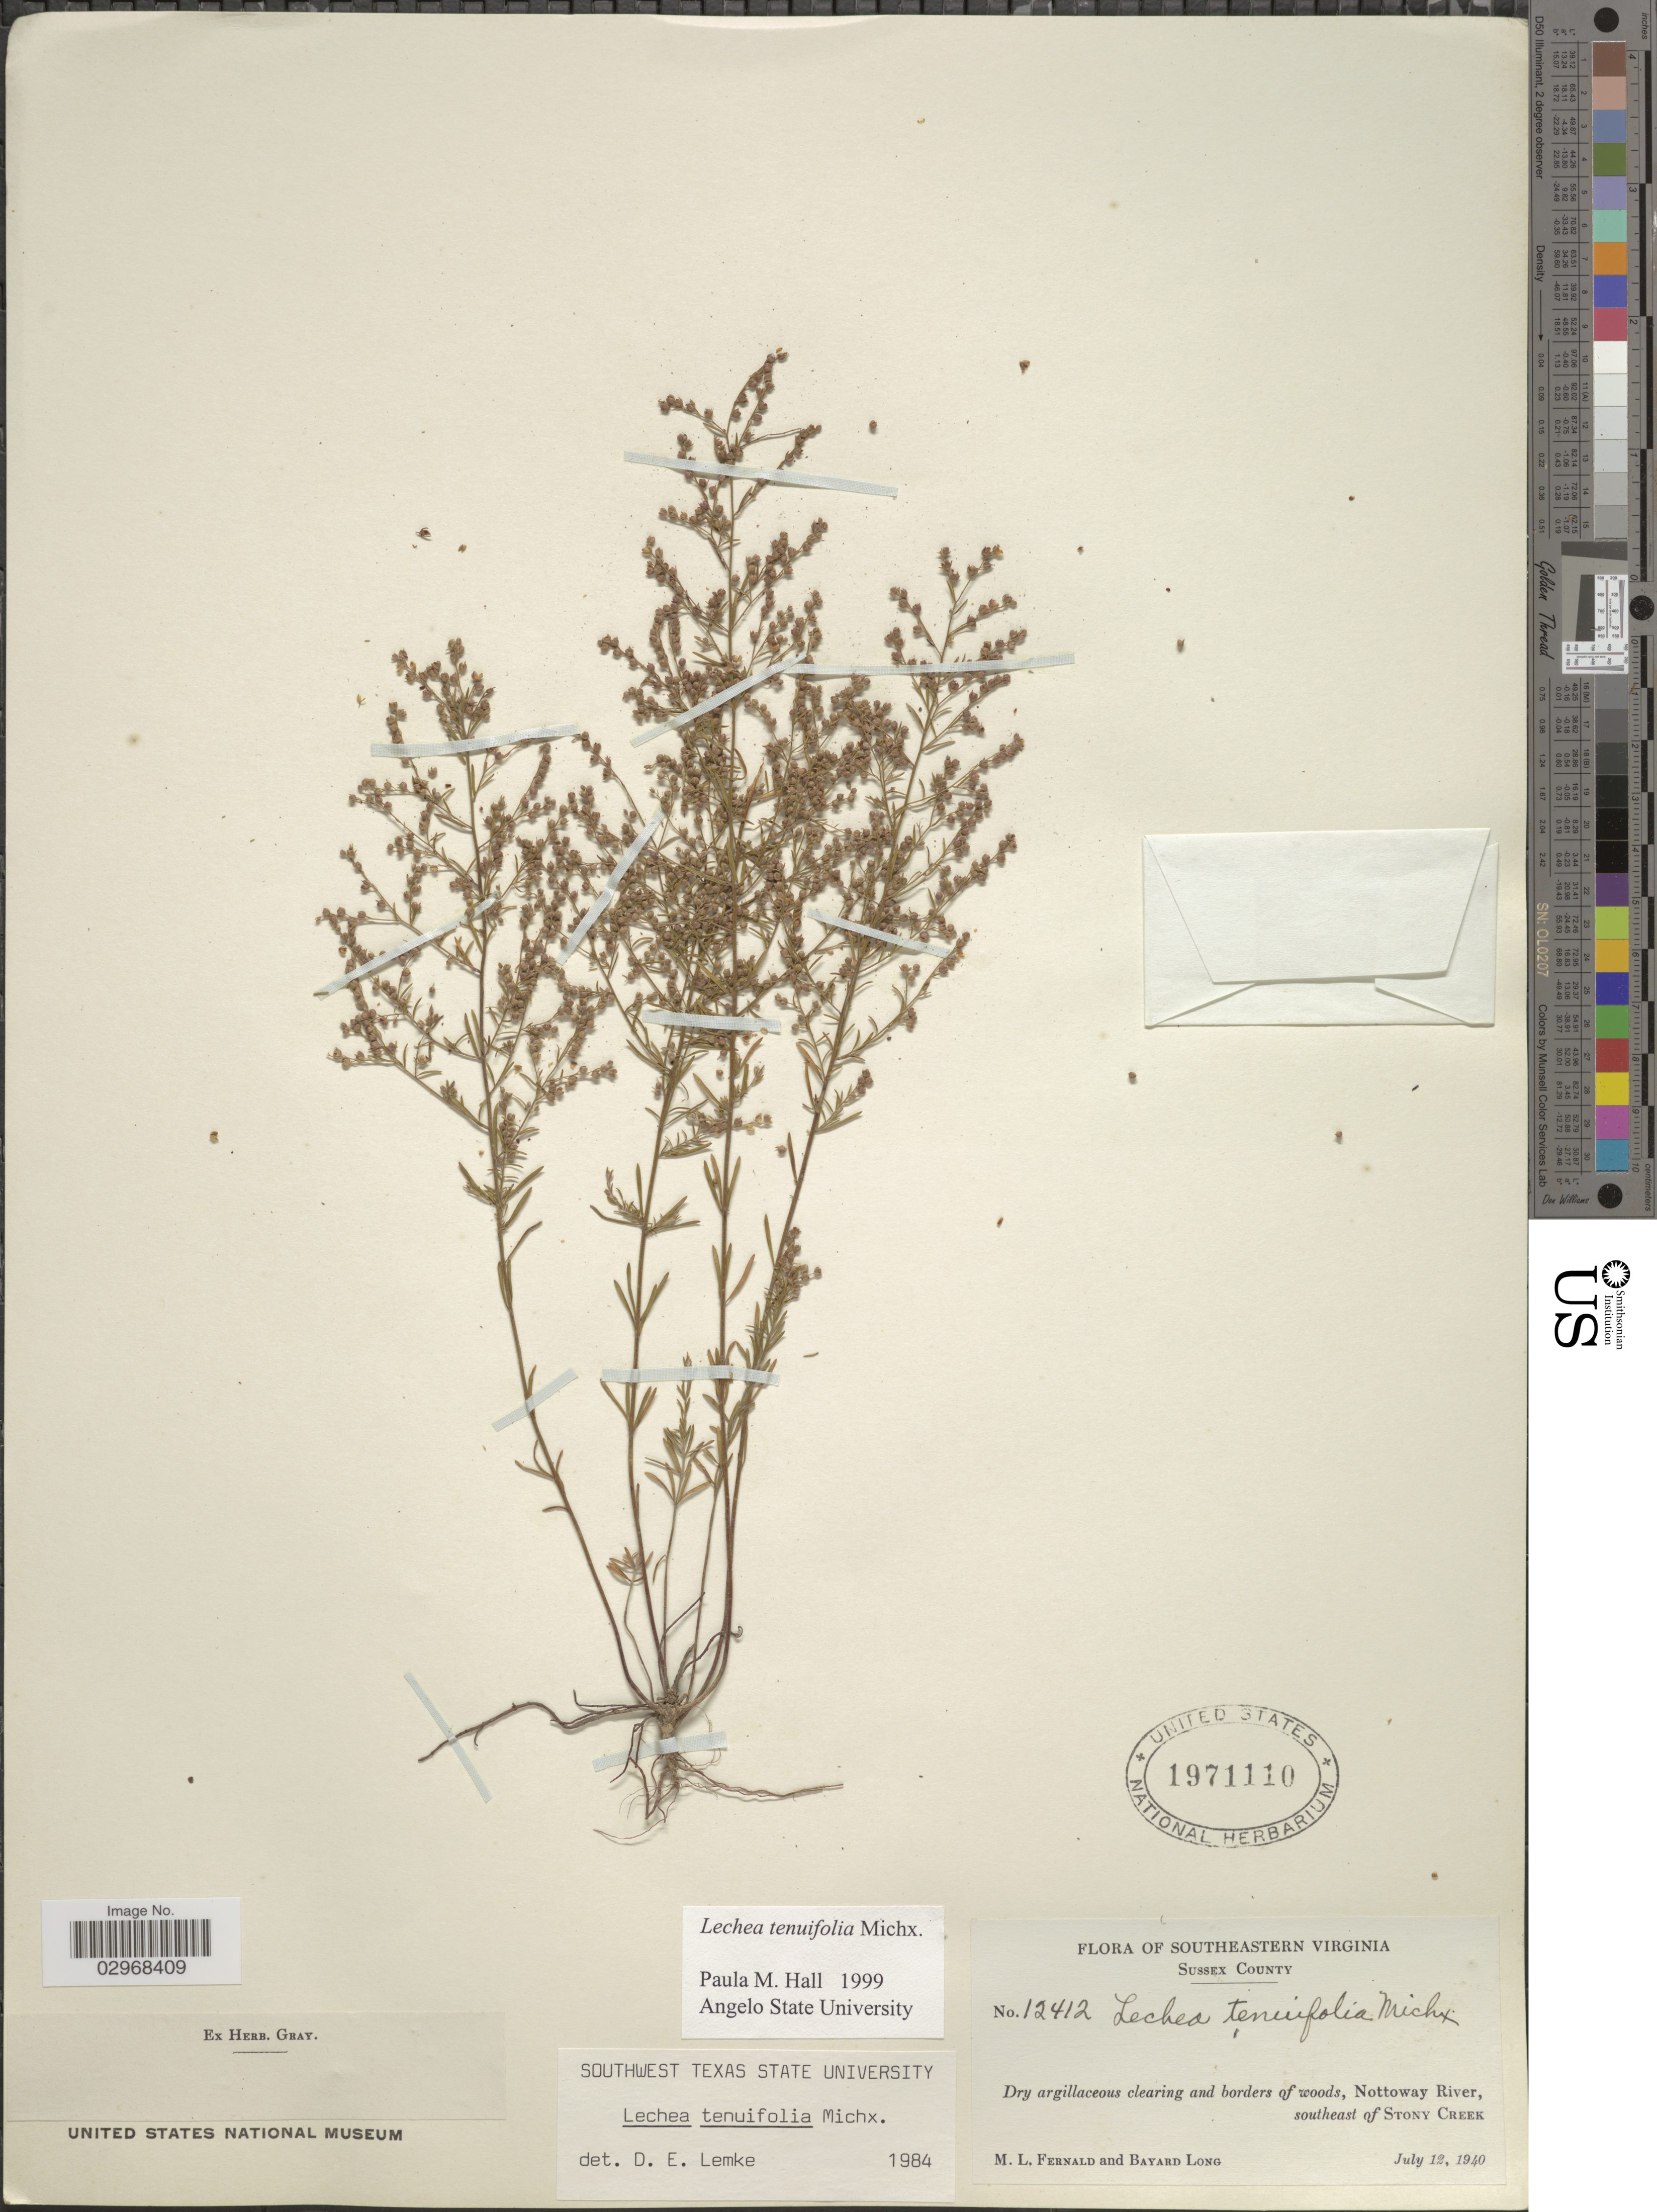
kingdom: Plantae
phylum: Tracheophyta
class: Magnoliopsida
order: Malvales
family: Cistaceae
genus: Lechea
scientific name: Lechea tenuifolia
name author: Michx.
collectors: M. L. Fernald & B. Long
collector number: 12412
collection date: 1940-07-12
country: United States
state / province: Virginia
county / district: Sussex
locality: Southeastern Virginia, Sussex County, Nottoway River, southeast of Stony Creek.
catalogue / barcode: US 1971110